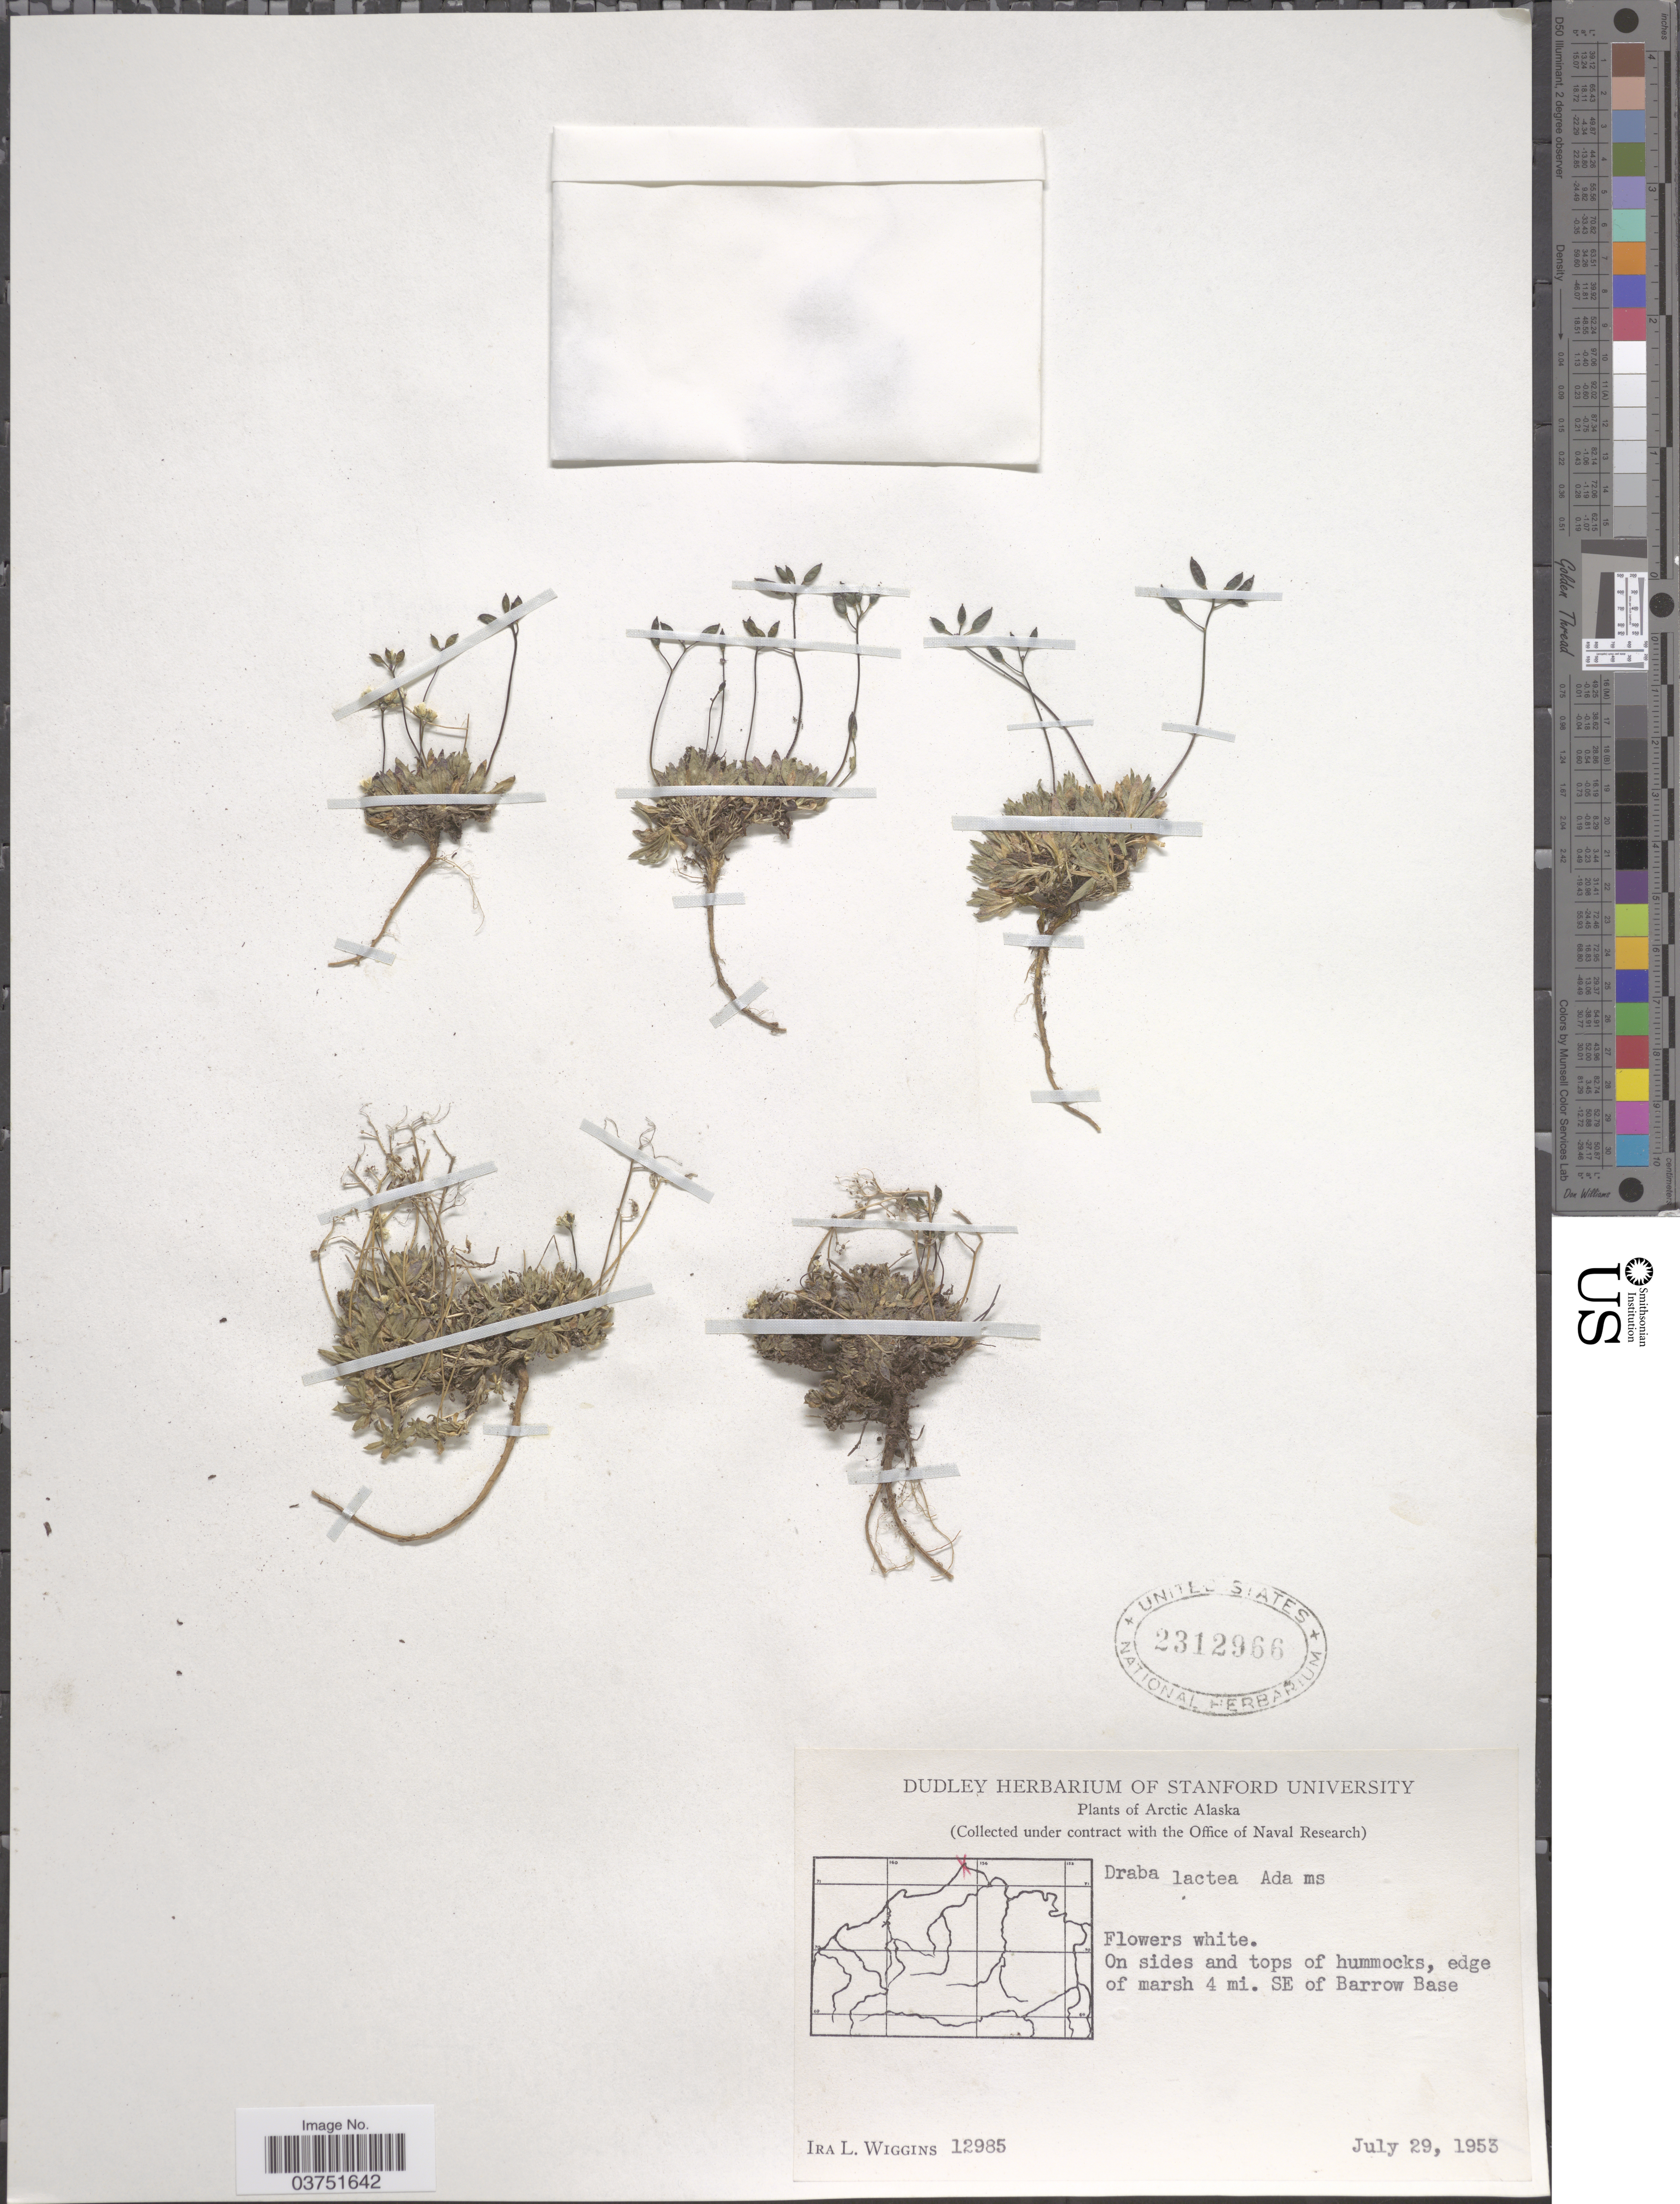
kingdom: Plantae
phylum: Tracheophyta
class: Magnoliopsida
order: Brassicales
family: Brassicaceae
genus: Draba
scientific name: Draba lactea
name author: Adams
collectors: I. L. Wiggins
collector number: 12985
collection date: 1953-07-29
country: United States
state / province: Alaska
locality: Arctic Alaska. Edge of marsh 4 mi. SE of Barrow Base.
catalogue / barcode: US 2312966